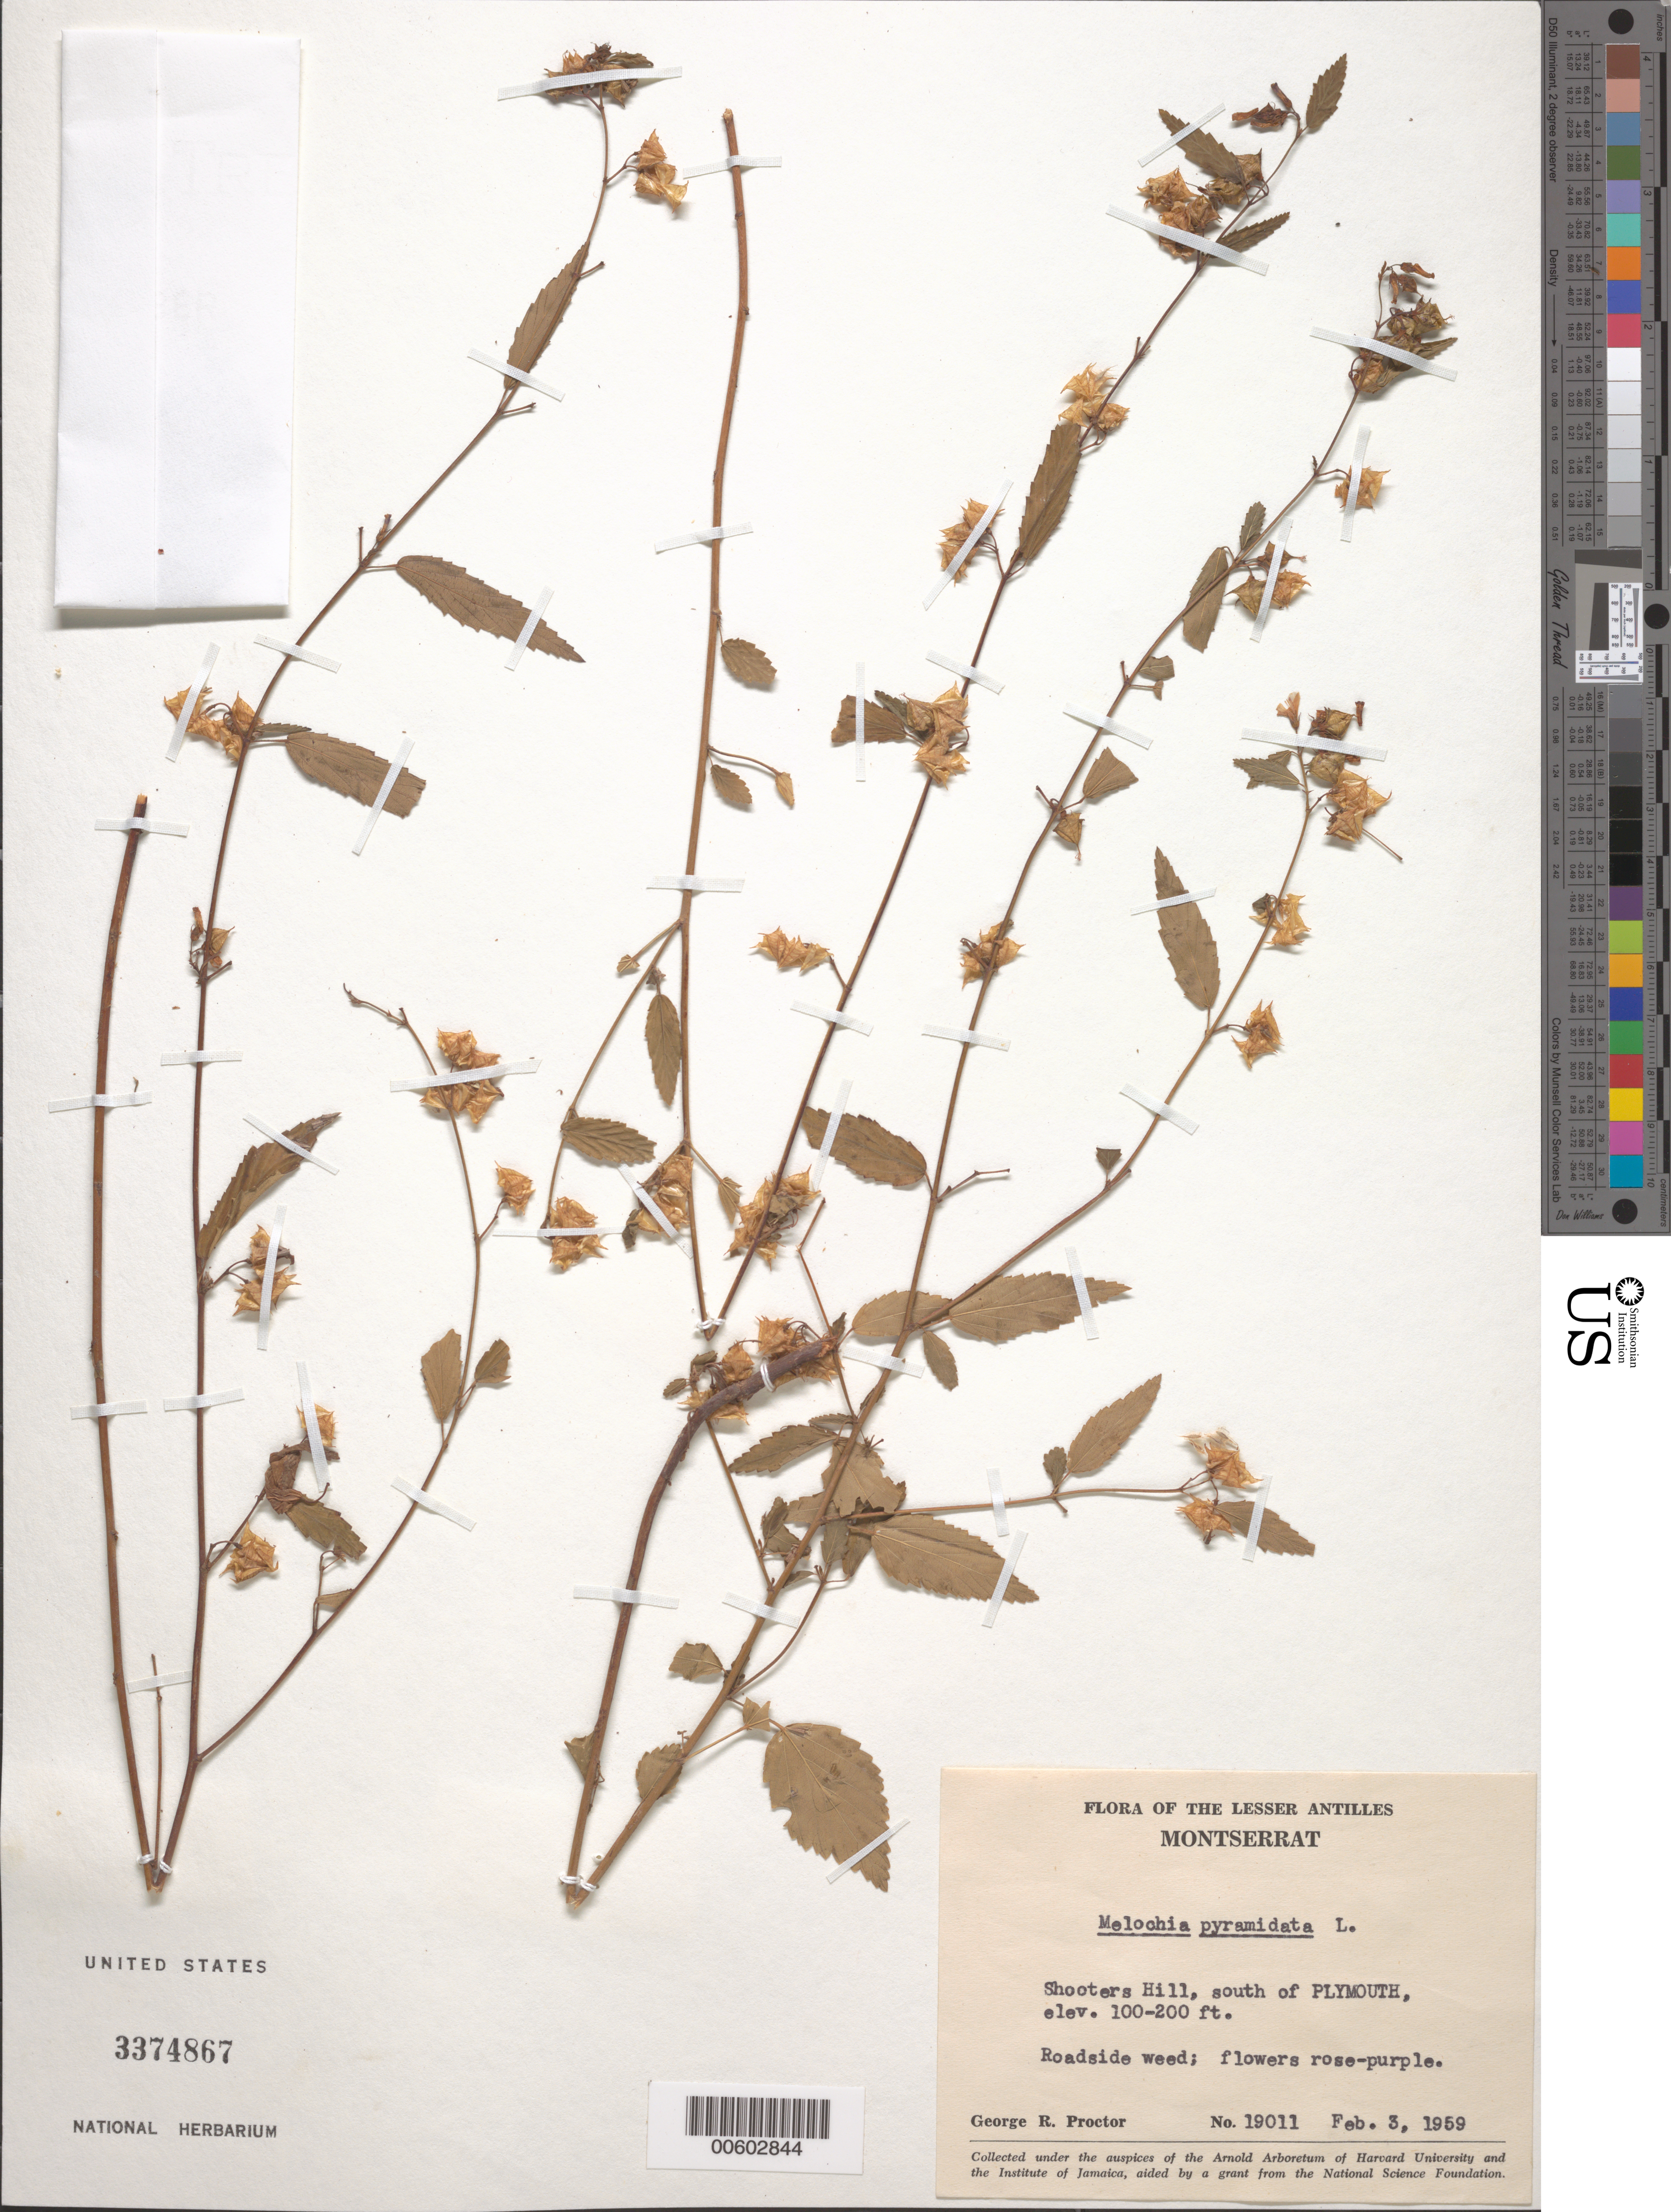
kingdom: Plantae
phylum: Tracheophyta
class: Magnoliopsida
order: Malvales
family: Malvaceae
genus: Melochia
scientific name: Melochia pyramidata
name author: L.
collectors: G. R. Proctor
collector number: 19011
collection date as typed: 03 Feb 1959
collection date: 1959-02-03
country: Montserrat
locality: Shooters Hill, S of Plymouth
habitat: Roadside weed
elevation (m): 30.48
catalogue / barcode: US 3374867